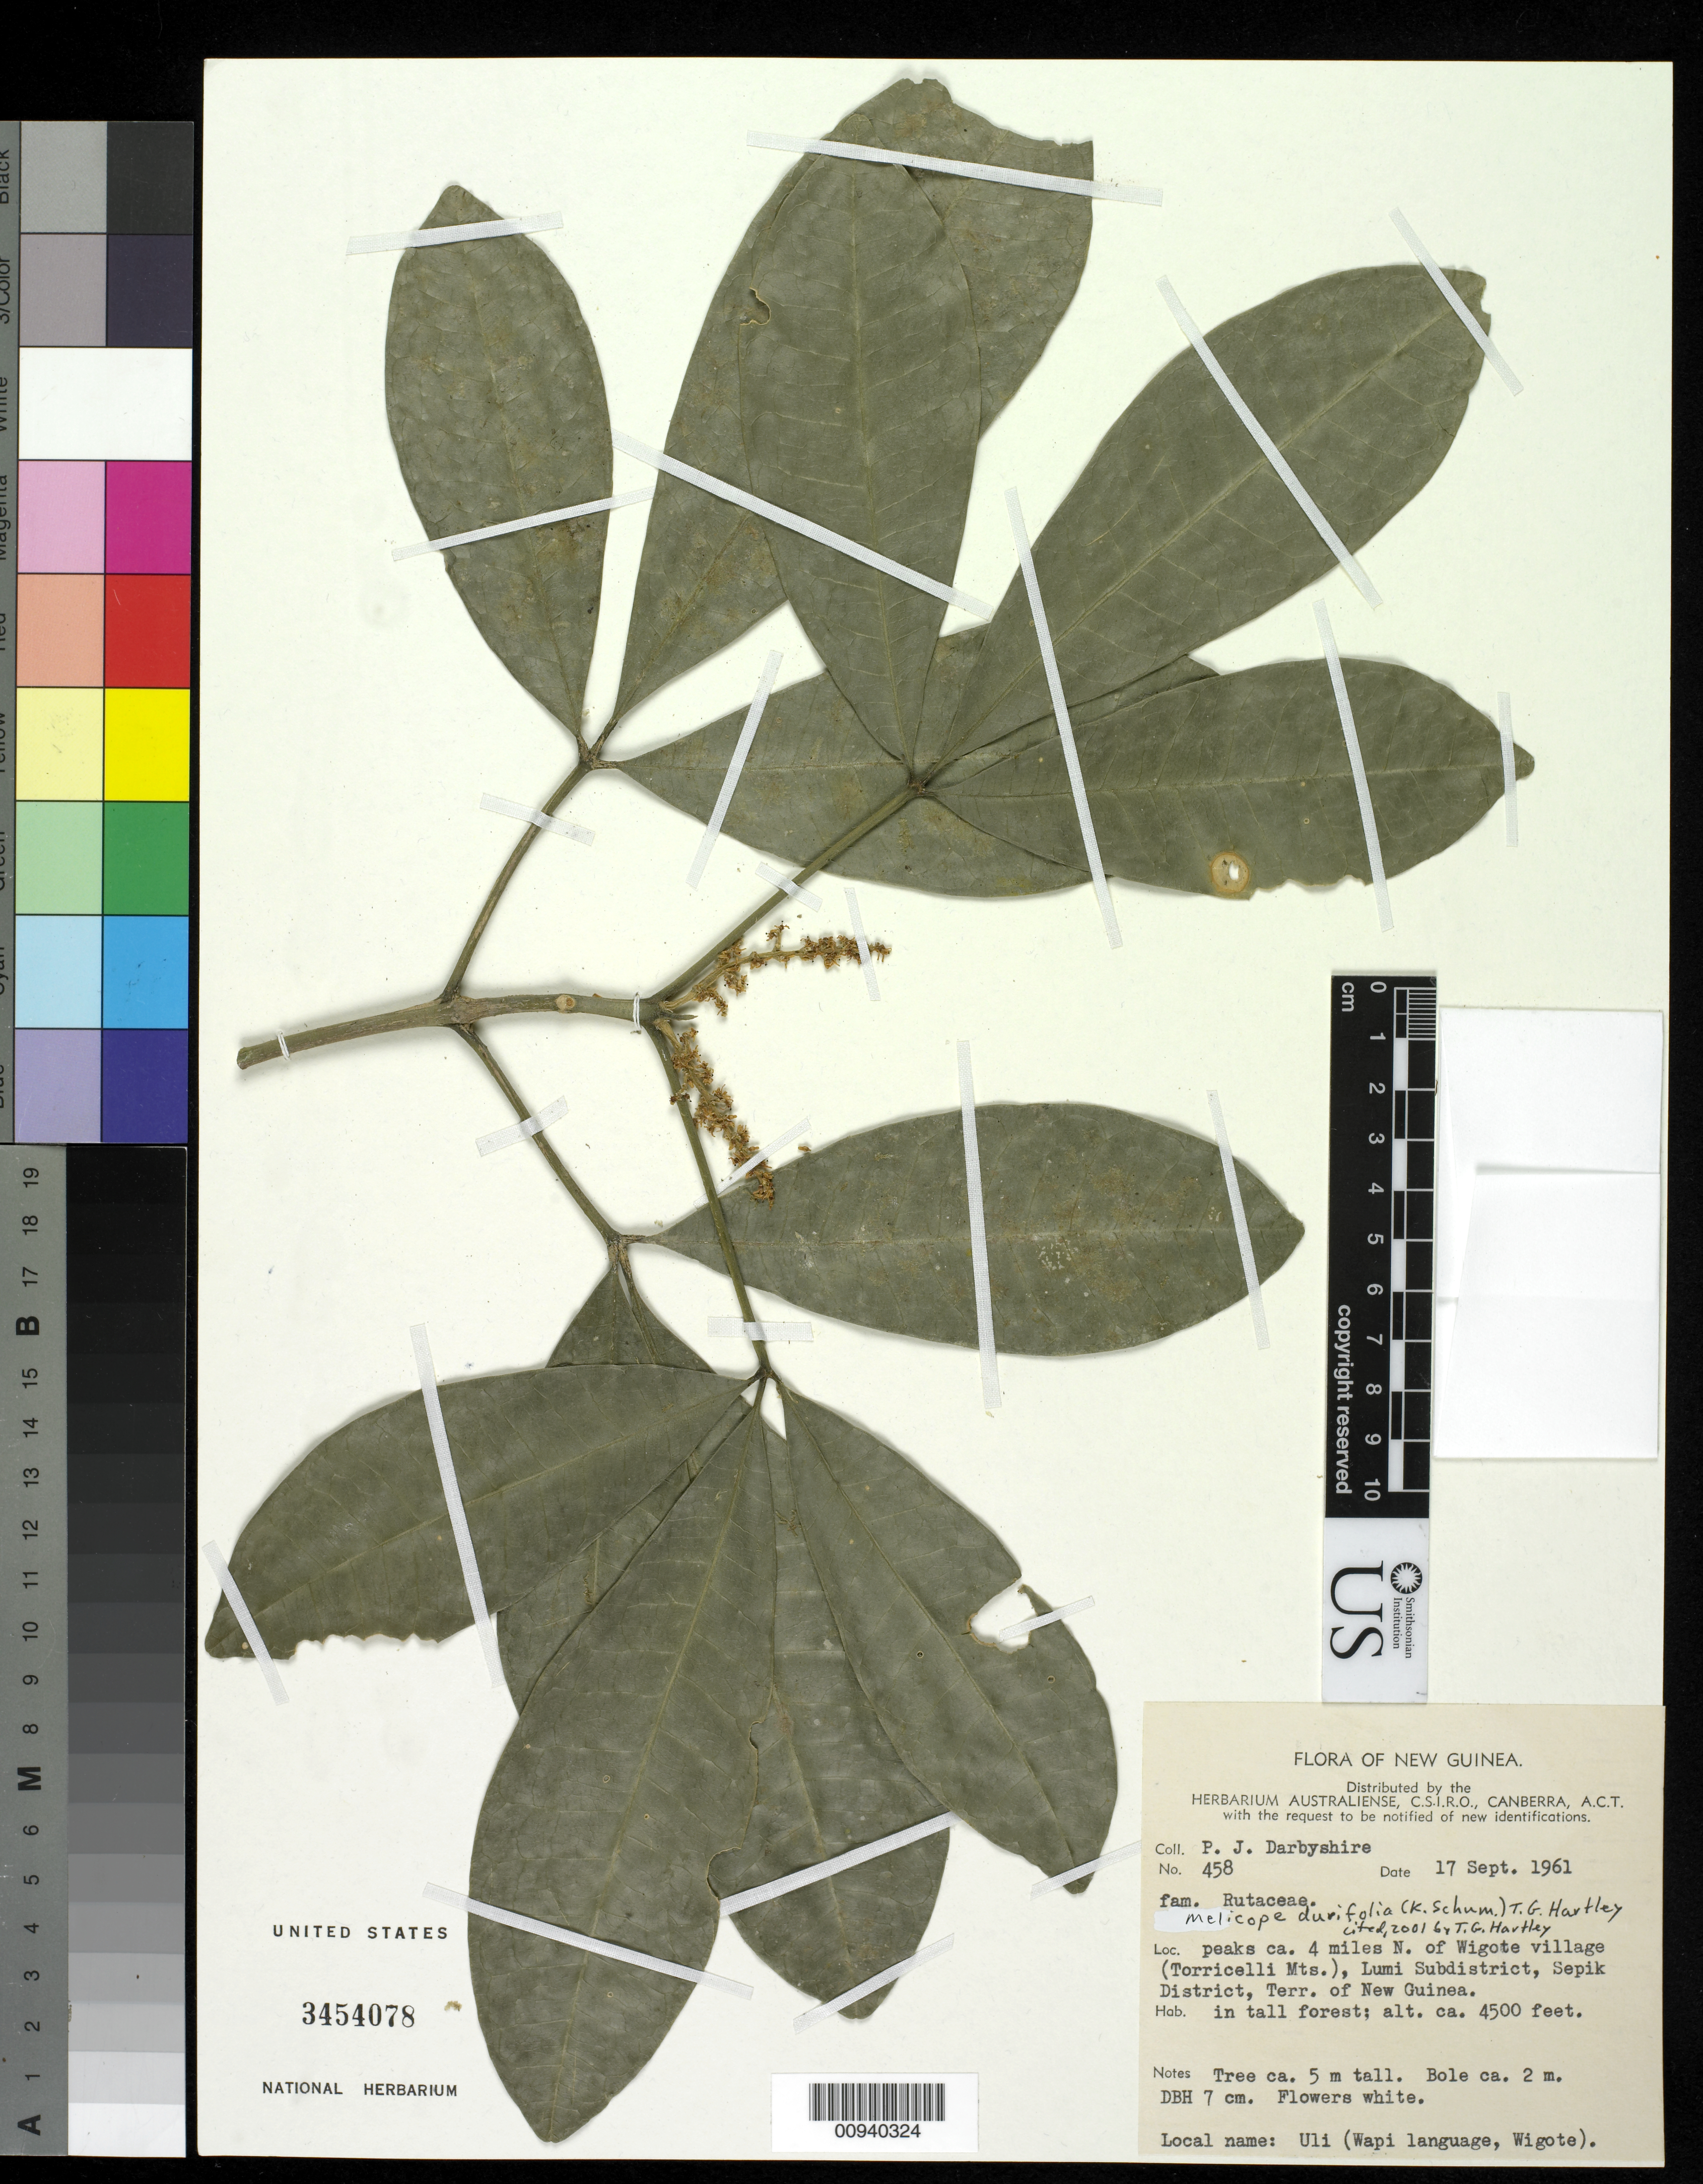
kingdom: Plantae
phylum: Tracheophyta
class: Magnoliopsida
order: Sapindales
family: Rutaceae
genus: Melicope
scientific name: Melicope durifolia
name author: (K. Schum.) T.G. Hartley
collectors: P. Darbyshire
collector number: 458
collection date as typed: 17 Sep 1961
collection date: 1961-09-17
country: Papua New Guinea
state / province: Sandaun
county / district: Lumi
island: New Guinea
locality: peaks ca. 4 miles N. of Wigote village (Torricelli Mts.), Lumi Subdistrict, Sepik District.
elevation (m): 1372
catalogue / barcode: US 3454078